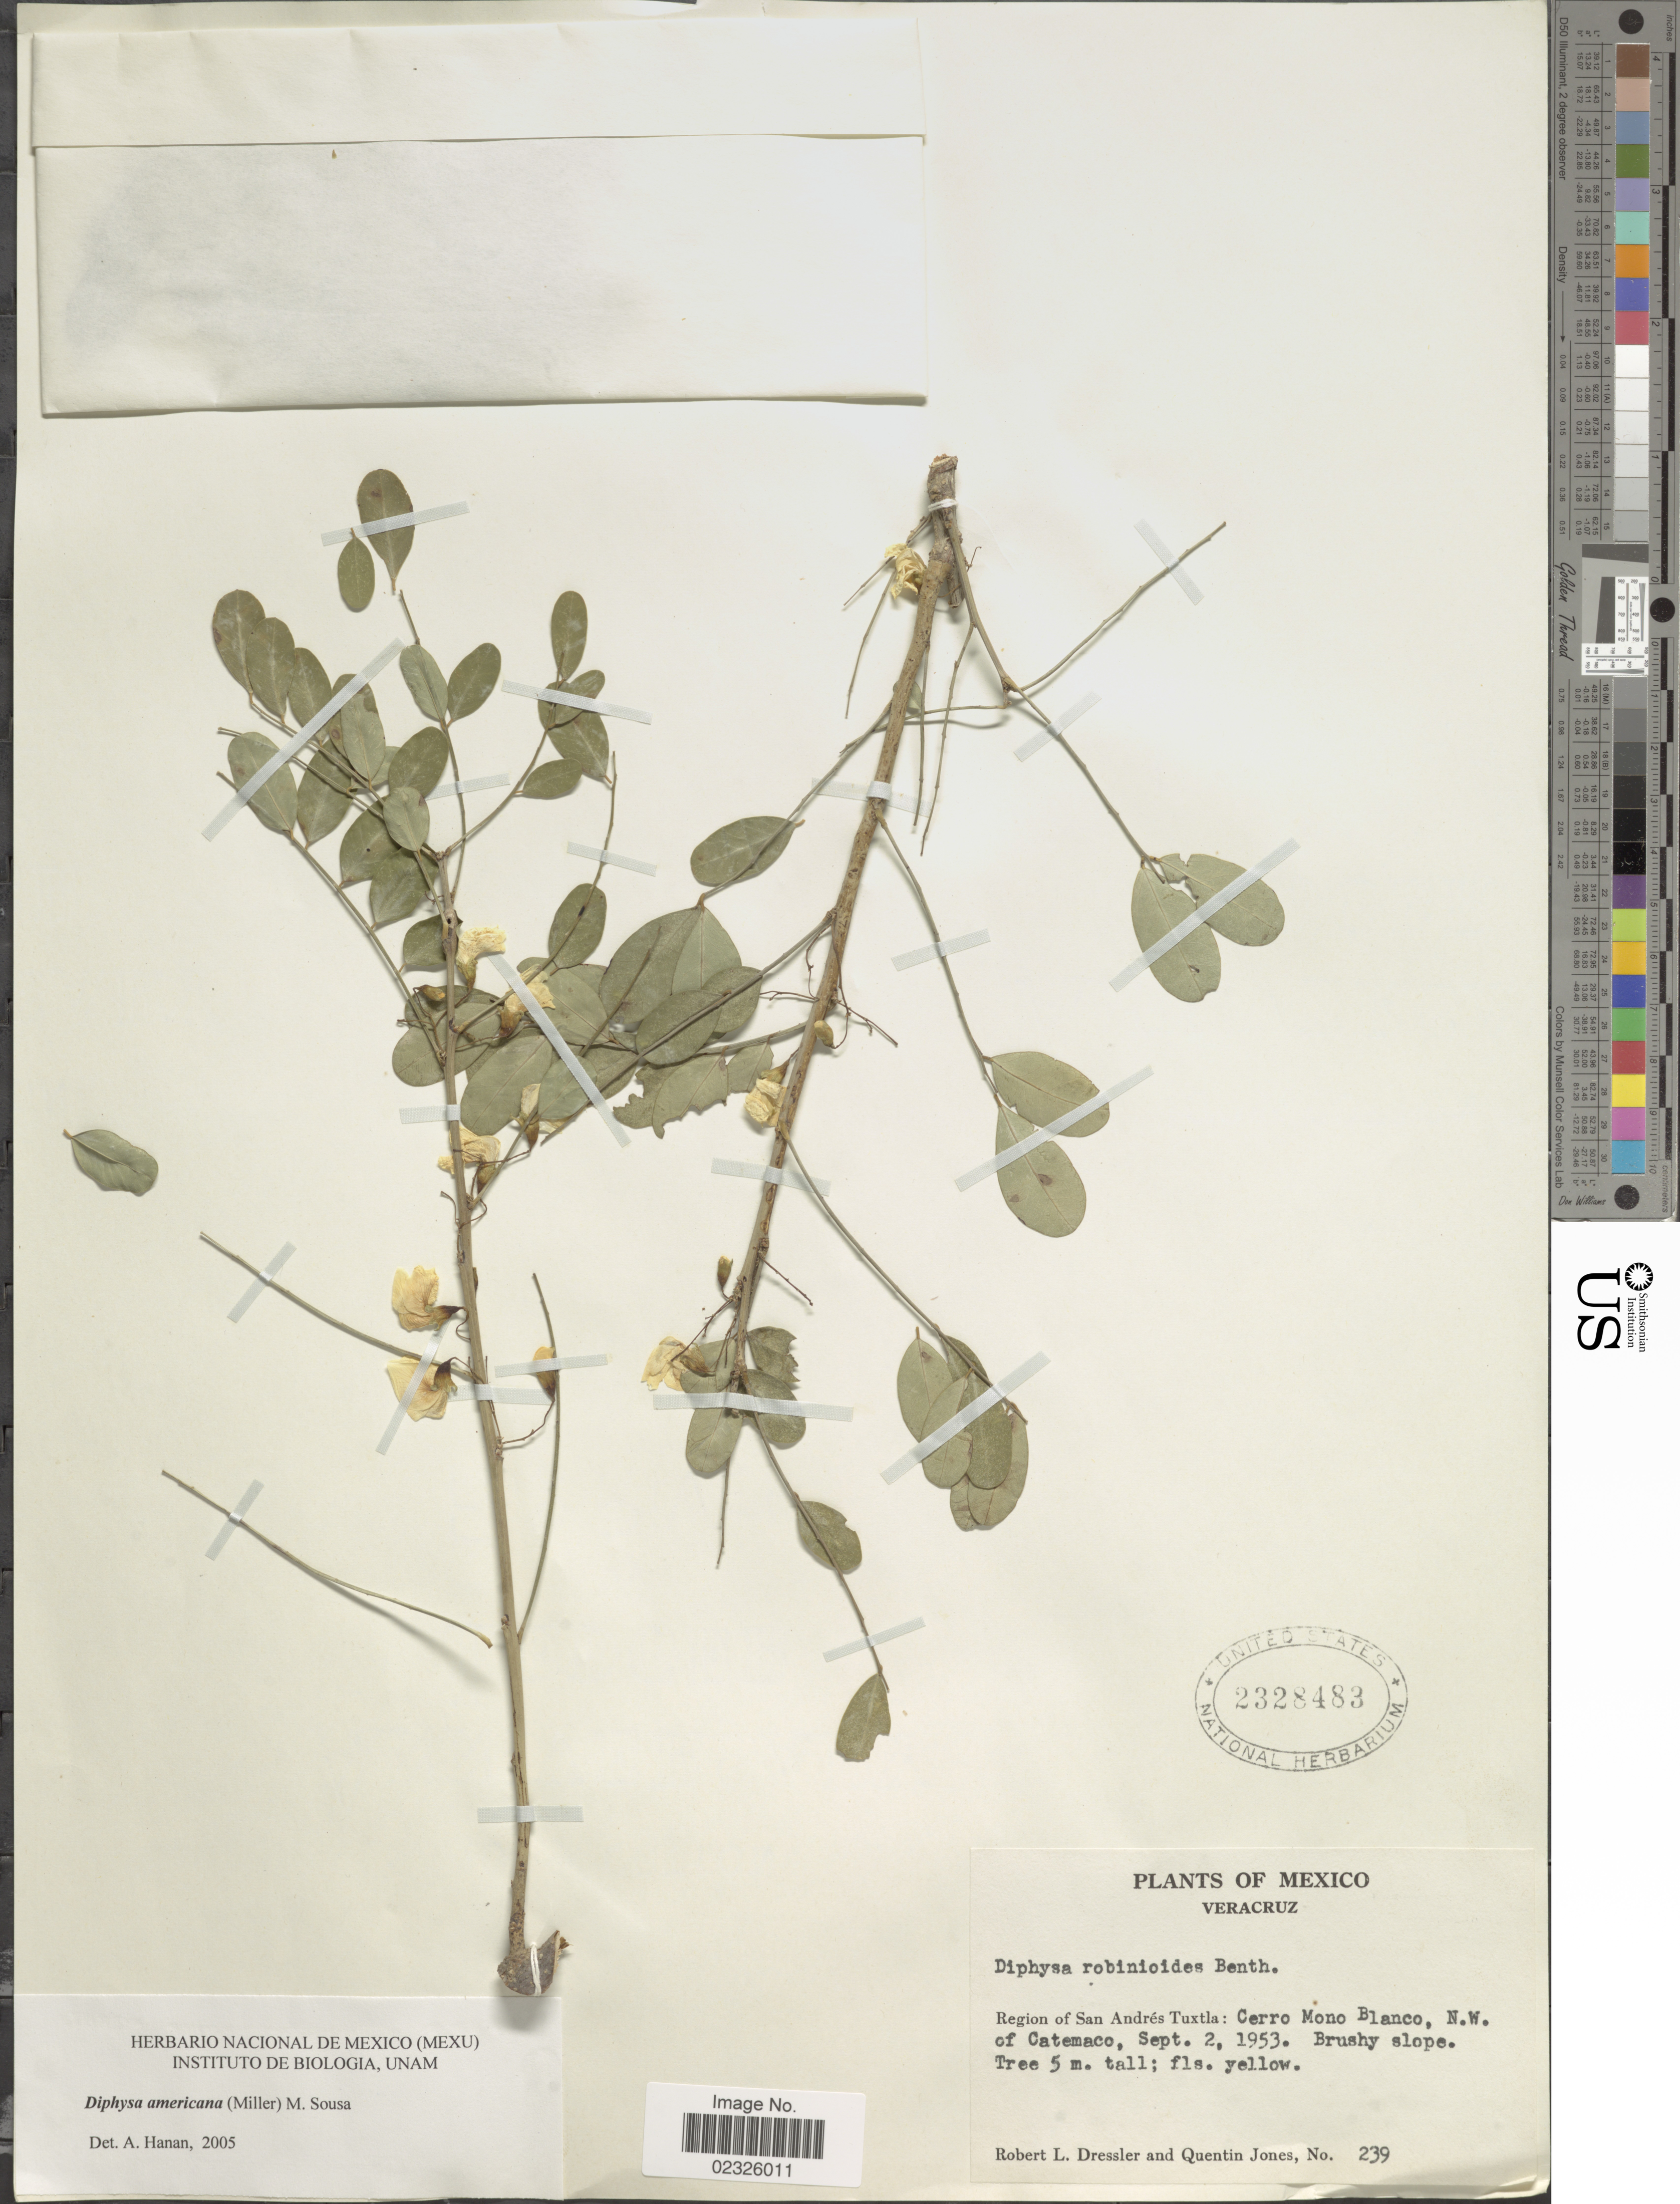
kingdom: Plantae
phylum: Tracheophyta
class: Magnoliopsida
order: Fabales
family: Fabaceae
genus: Diphysa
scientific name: Diphysa americana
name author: (Mill.) M. Sousa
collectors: R. Dressler & Q. Jones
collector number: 239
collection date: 1953-09-02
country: Mexico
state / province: Veracruz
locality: Veracruz, region of San Andres Tuxtla: Cerro Mono Blanco, N.W. of Catemaco, brushy slope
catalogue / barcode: US 2328483